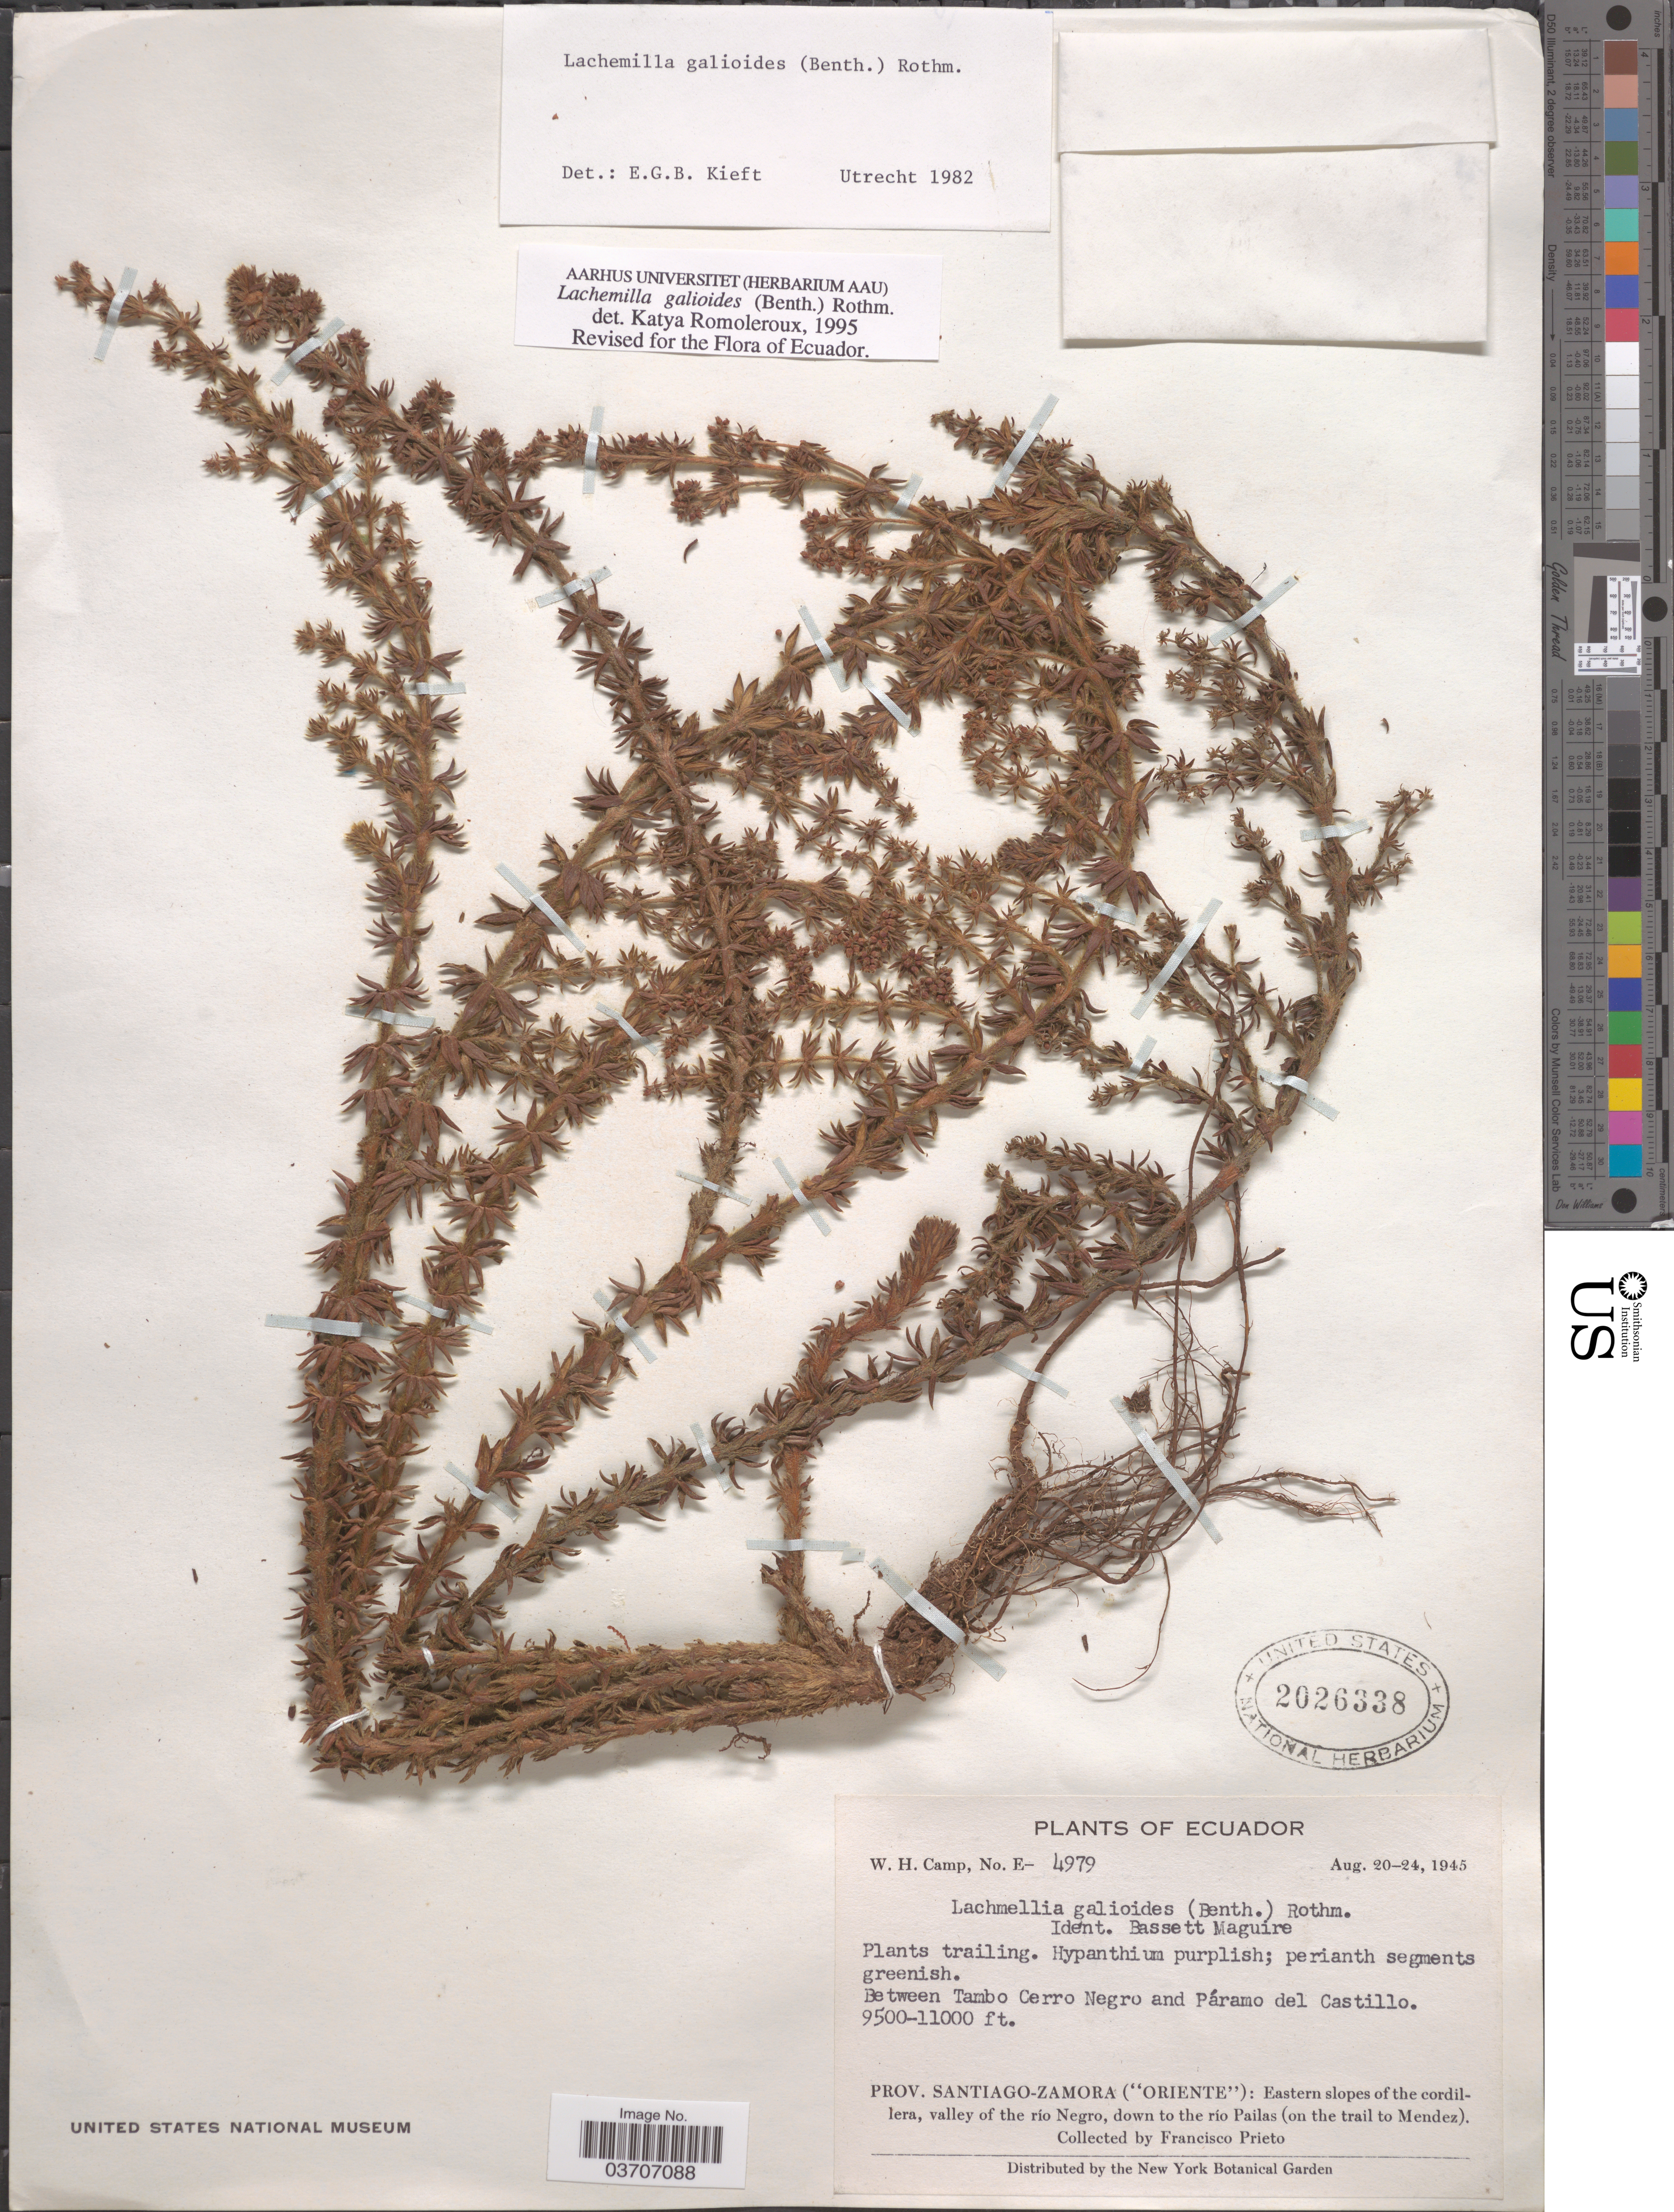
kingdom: Plantae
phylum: Tracheophyta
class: Magnoliopsida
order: Rosales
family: Rosaceae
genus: Lachemilla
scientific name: Lachemilla galioides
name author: (Benth.) Rothm.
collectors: F. Prieto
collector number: E-4979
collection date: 1945-08-20/1945-08-24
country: Ecuador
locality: Between Tambo Cerro Negro and Páramo del Castillo. Prov. Santiago-Zamora ("Oriente"): Eastern slope of the cordillera, valley of the río Negro, down to the río Pailas (on the trail to Mendez).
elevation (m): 2896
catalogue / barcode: US 2026338